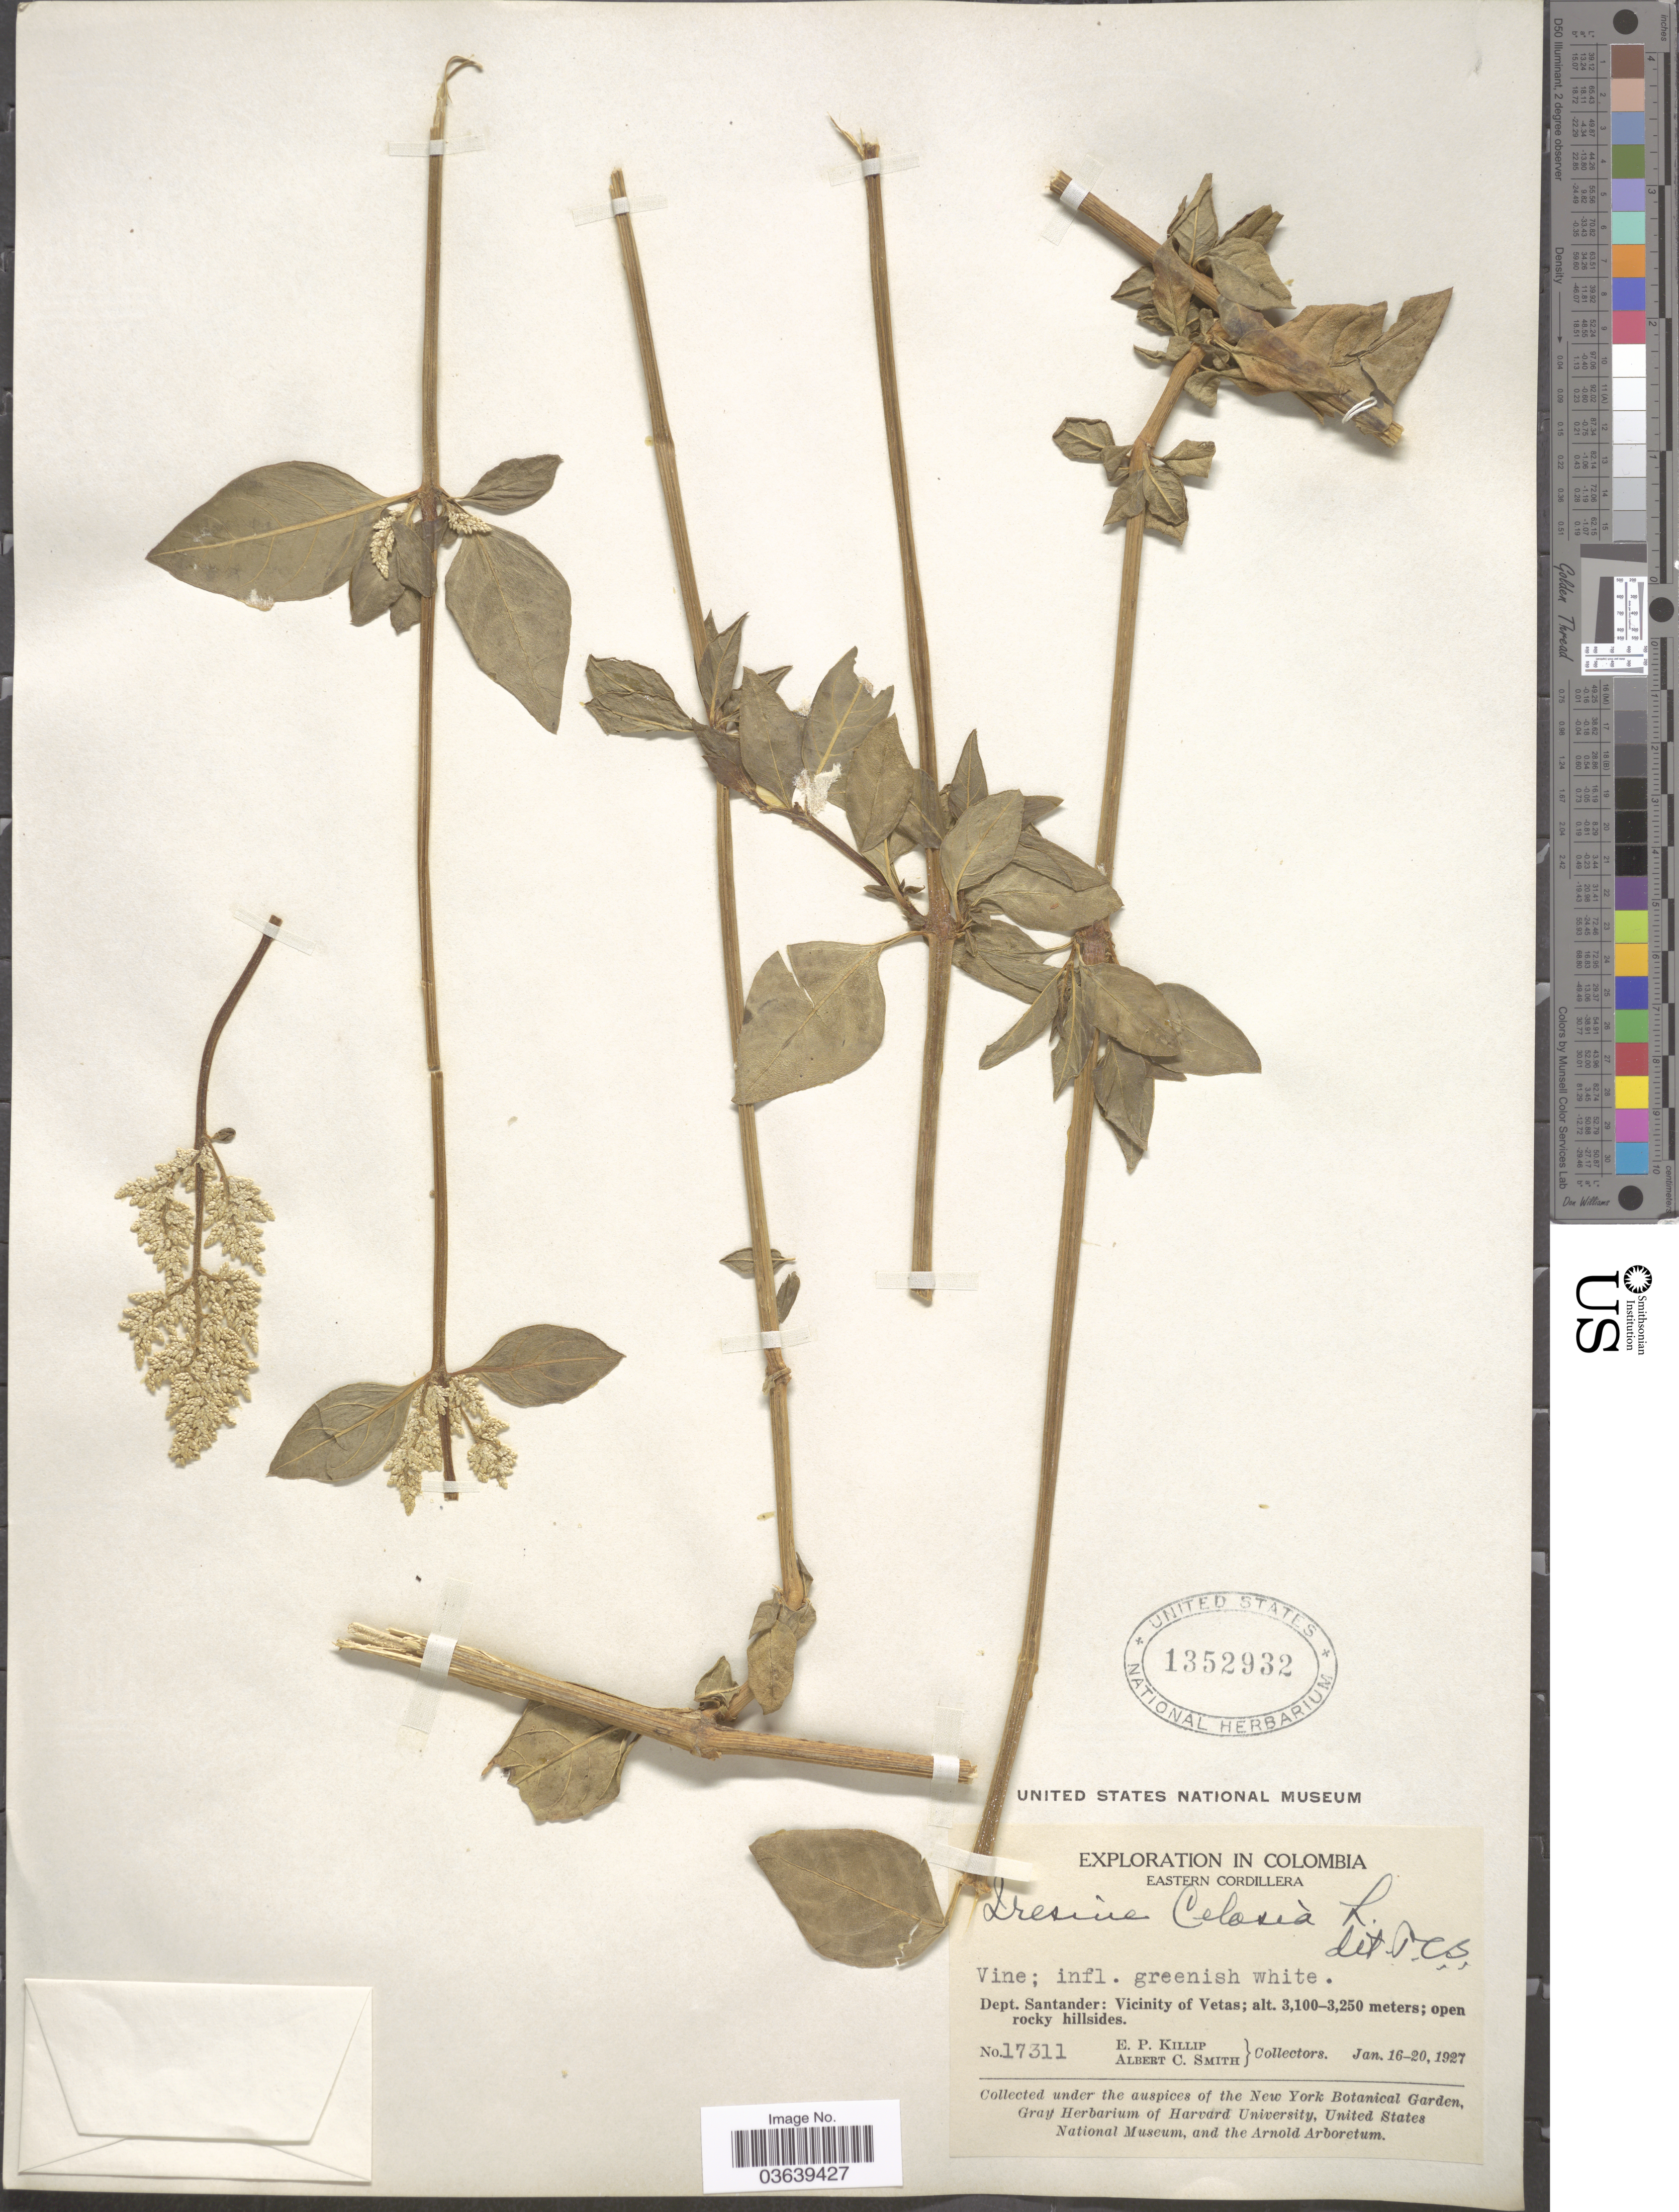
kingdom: Plantae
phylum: Tracheophyta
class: Magnoliopsida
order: Caryophyllales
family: Amaranthaceae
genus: Iresine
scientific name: Iresine celosia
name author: L.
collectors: E. P. Killip & A. C. Smith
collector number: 17311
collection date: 1927-01-16/1927-01-20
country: Colombia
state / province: Santander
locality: Eastern Cordillera. Dept. Santander: Vicinity of Vetas.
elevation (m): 3100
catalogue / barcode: US 1352932